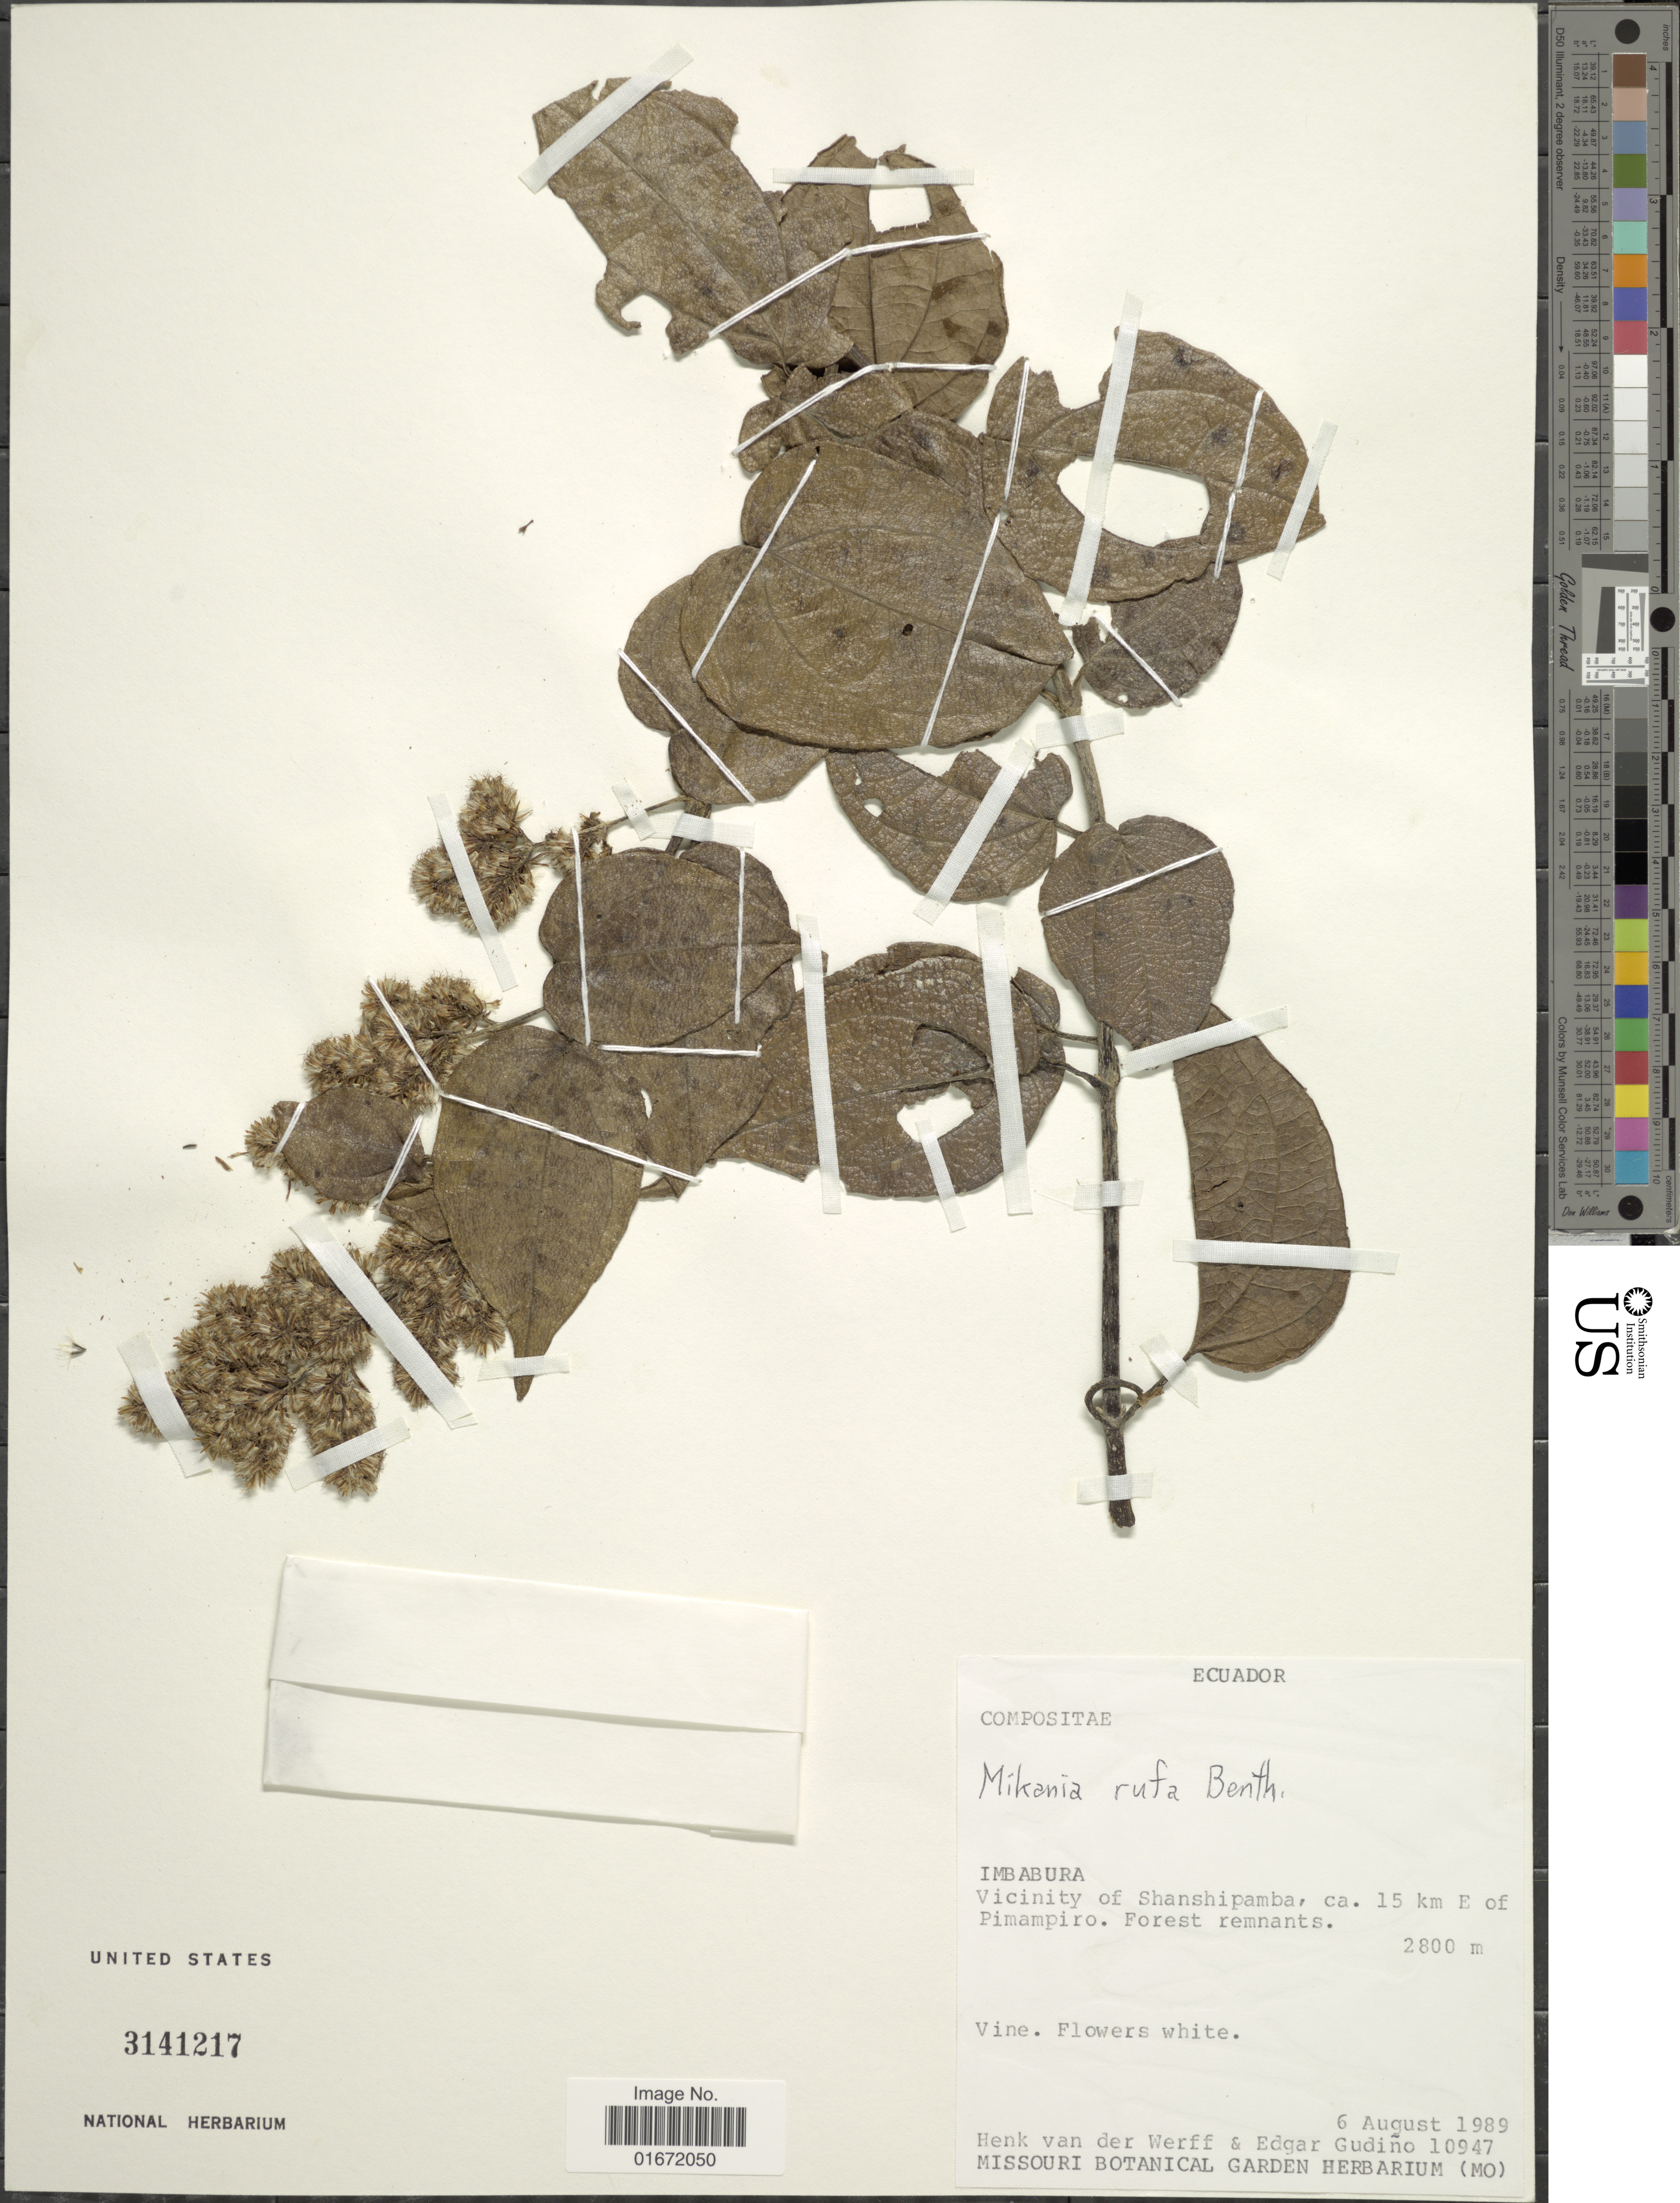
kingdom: Plantae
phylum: Tracheophyta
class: Magnoliopsida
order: Asterales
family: Asteraceae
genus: Mikania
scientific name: Mikania rufa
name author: Benth.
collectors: H. van der Werff & E. Gudiño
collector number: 10947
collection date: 1989-08-06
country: Ecuador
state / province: Imbabura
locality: Imbabura. Vicinity of Shanshipamba, ca. 15 km E of Pimampiro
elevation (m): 2800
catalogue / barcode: US 3141217